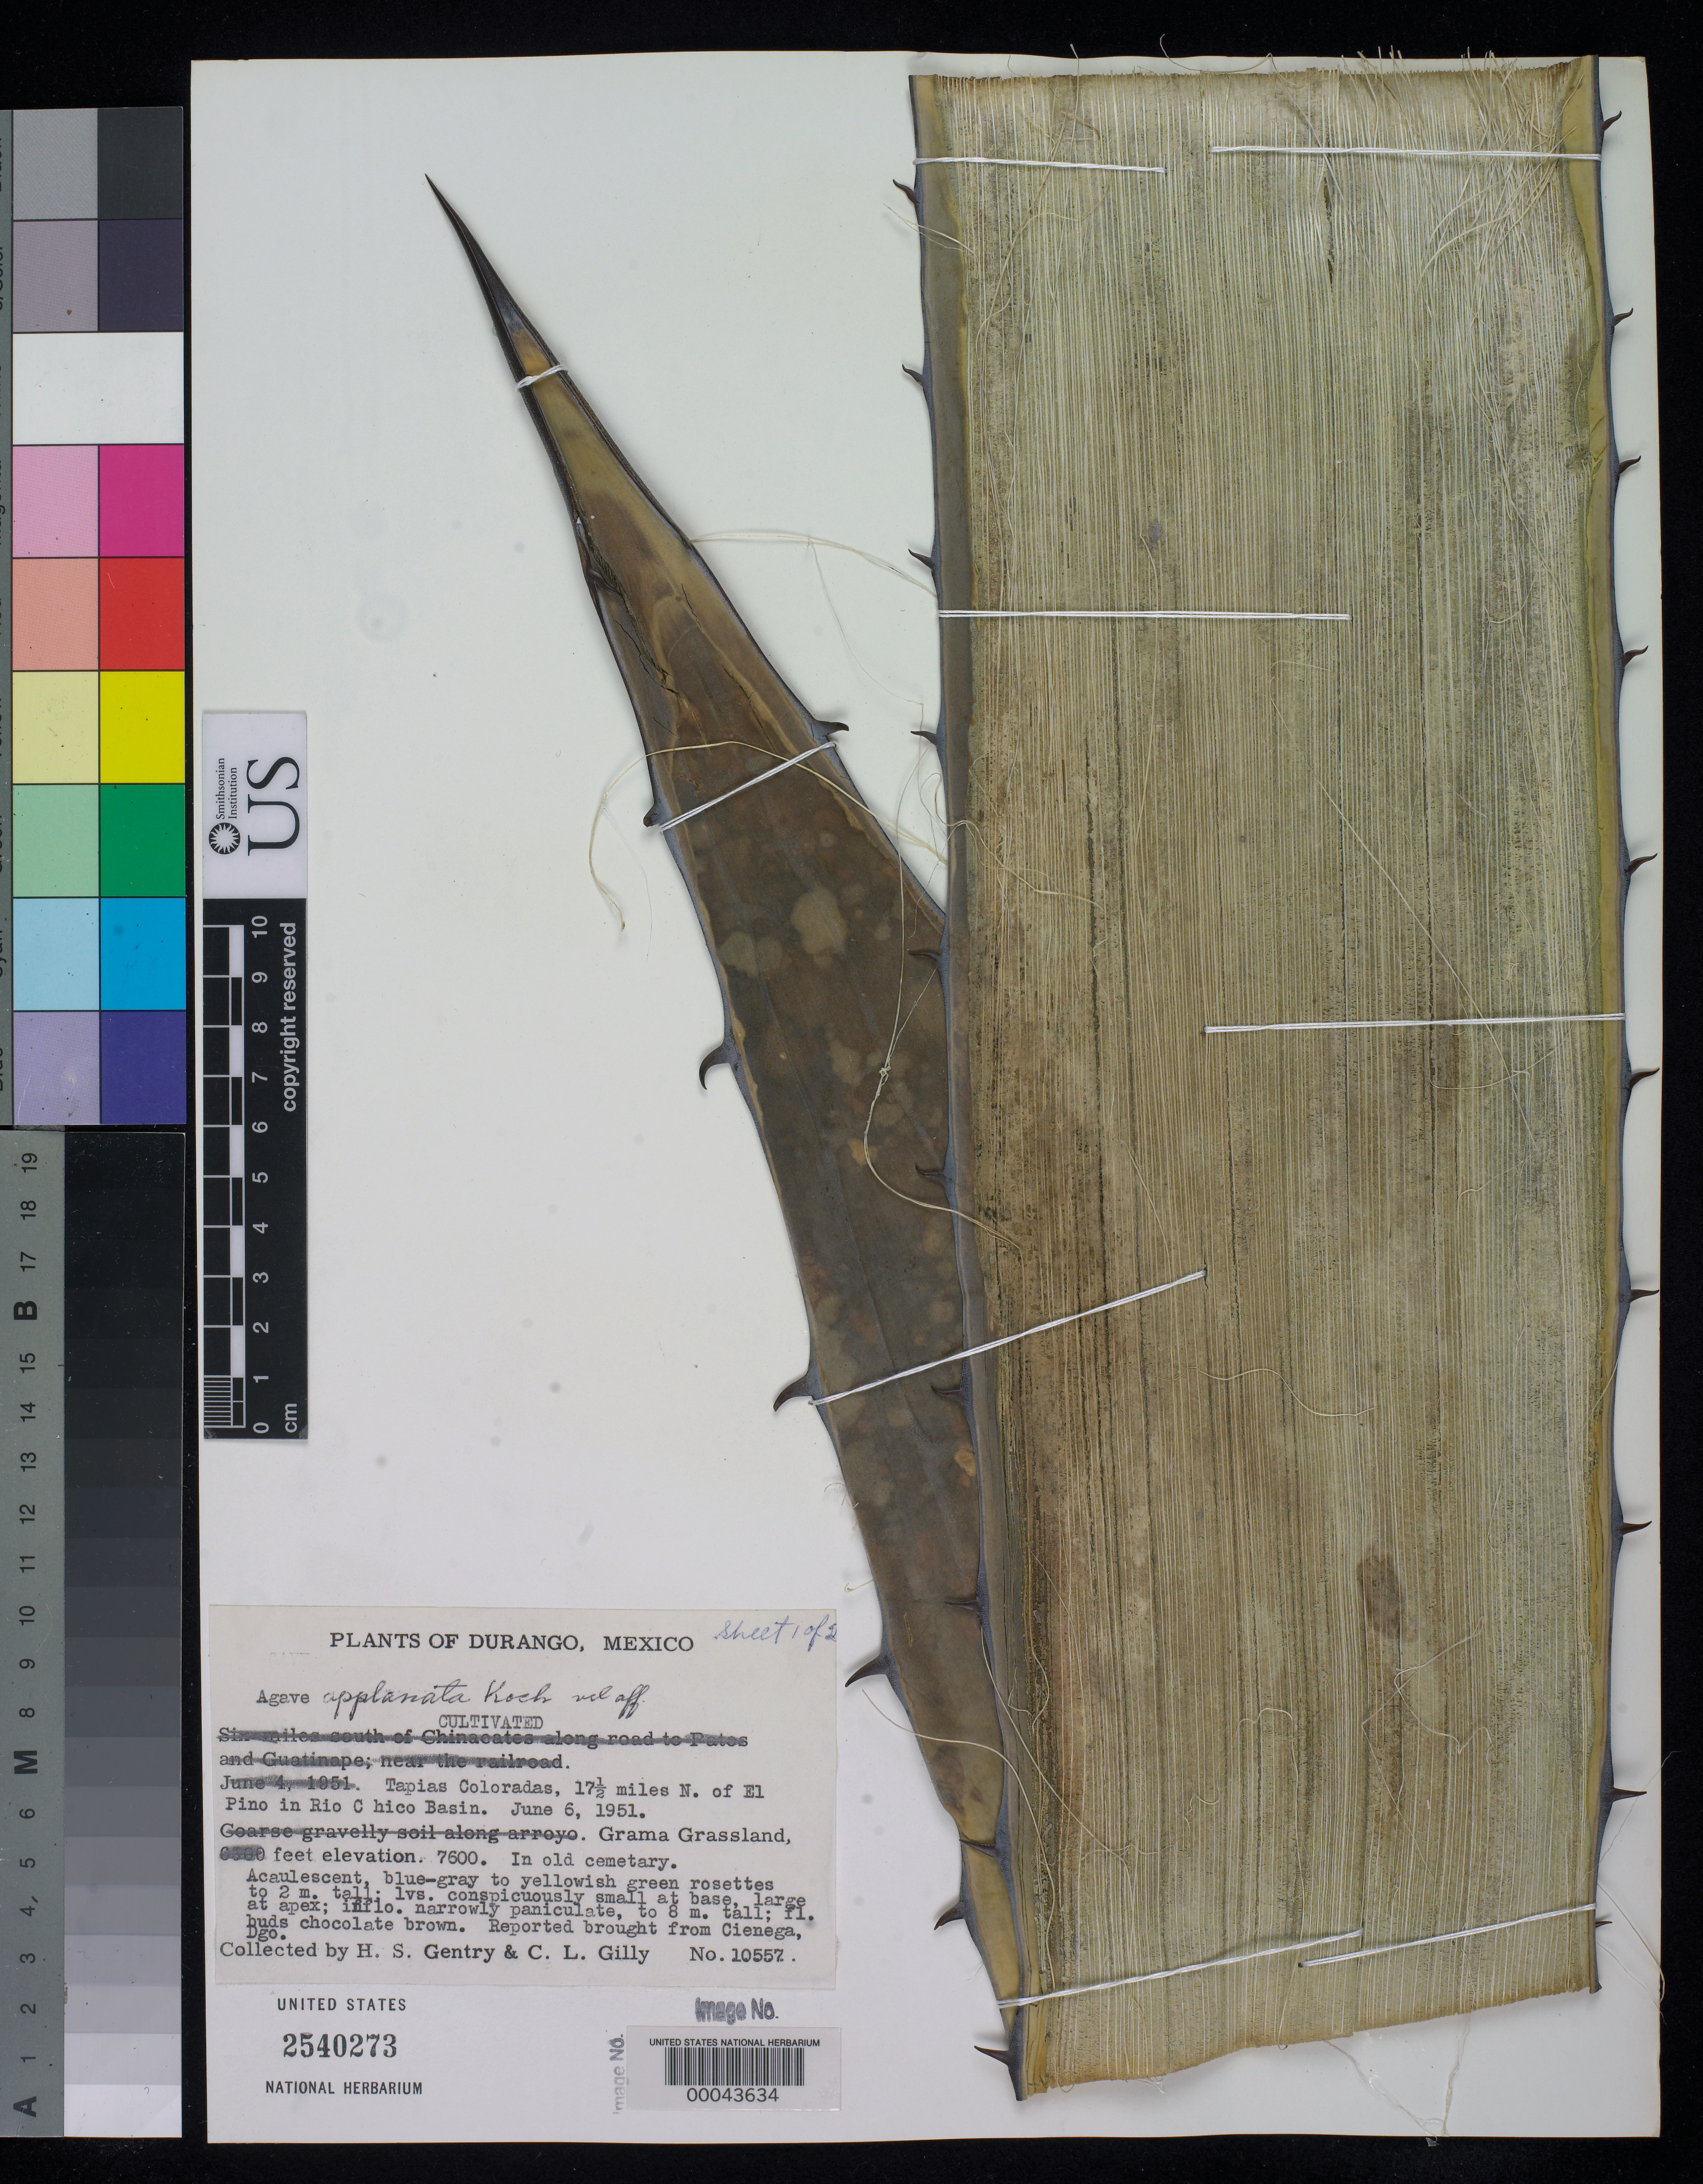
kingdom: Plantae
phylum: Tracheophyta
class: Liliopsida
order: Asparagales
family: Asparagaceae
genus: Agave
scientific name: Agave applanata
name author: Lem. ex Jacobi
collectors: H. S. Gentry & C. Gilly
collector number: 10557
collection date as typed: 06 Jun 1951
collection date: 1951-06-06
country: Mexico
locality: In old cemetary, tapias coloradas, 17 1/2 mi N of el pino in rio chico basin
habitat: Grama grassland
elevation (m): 2316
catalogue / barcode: US 2541273